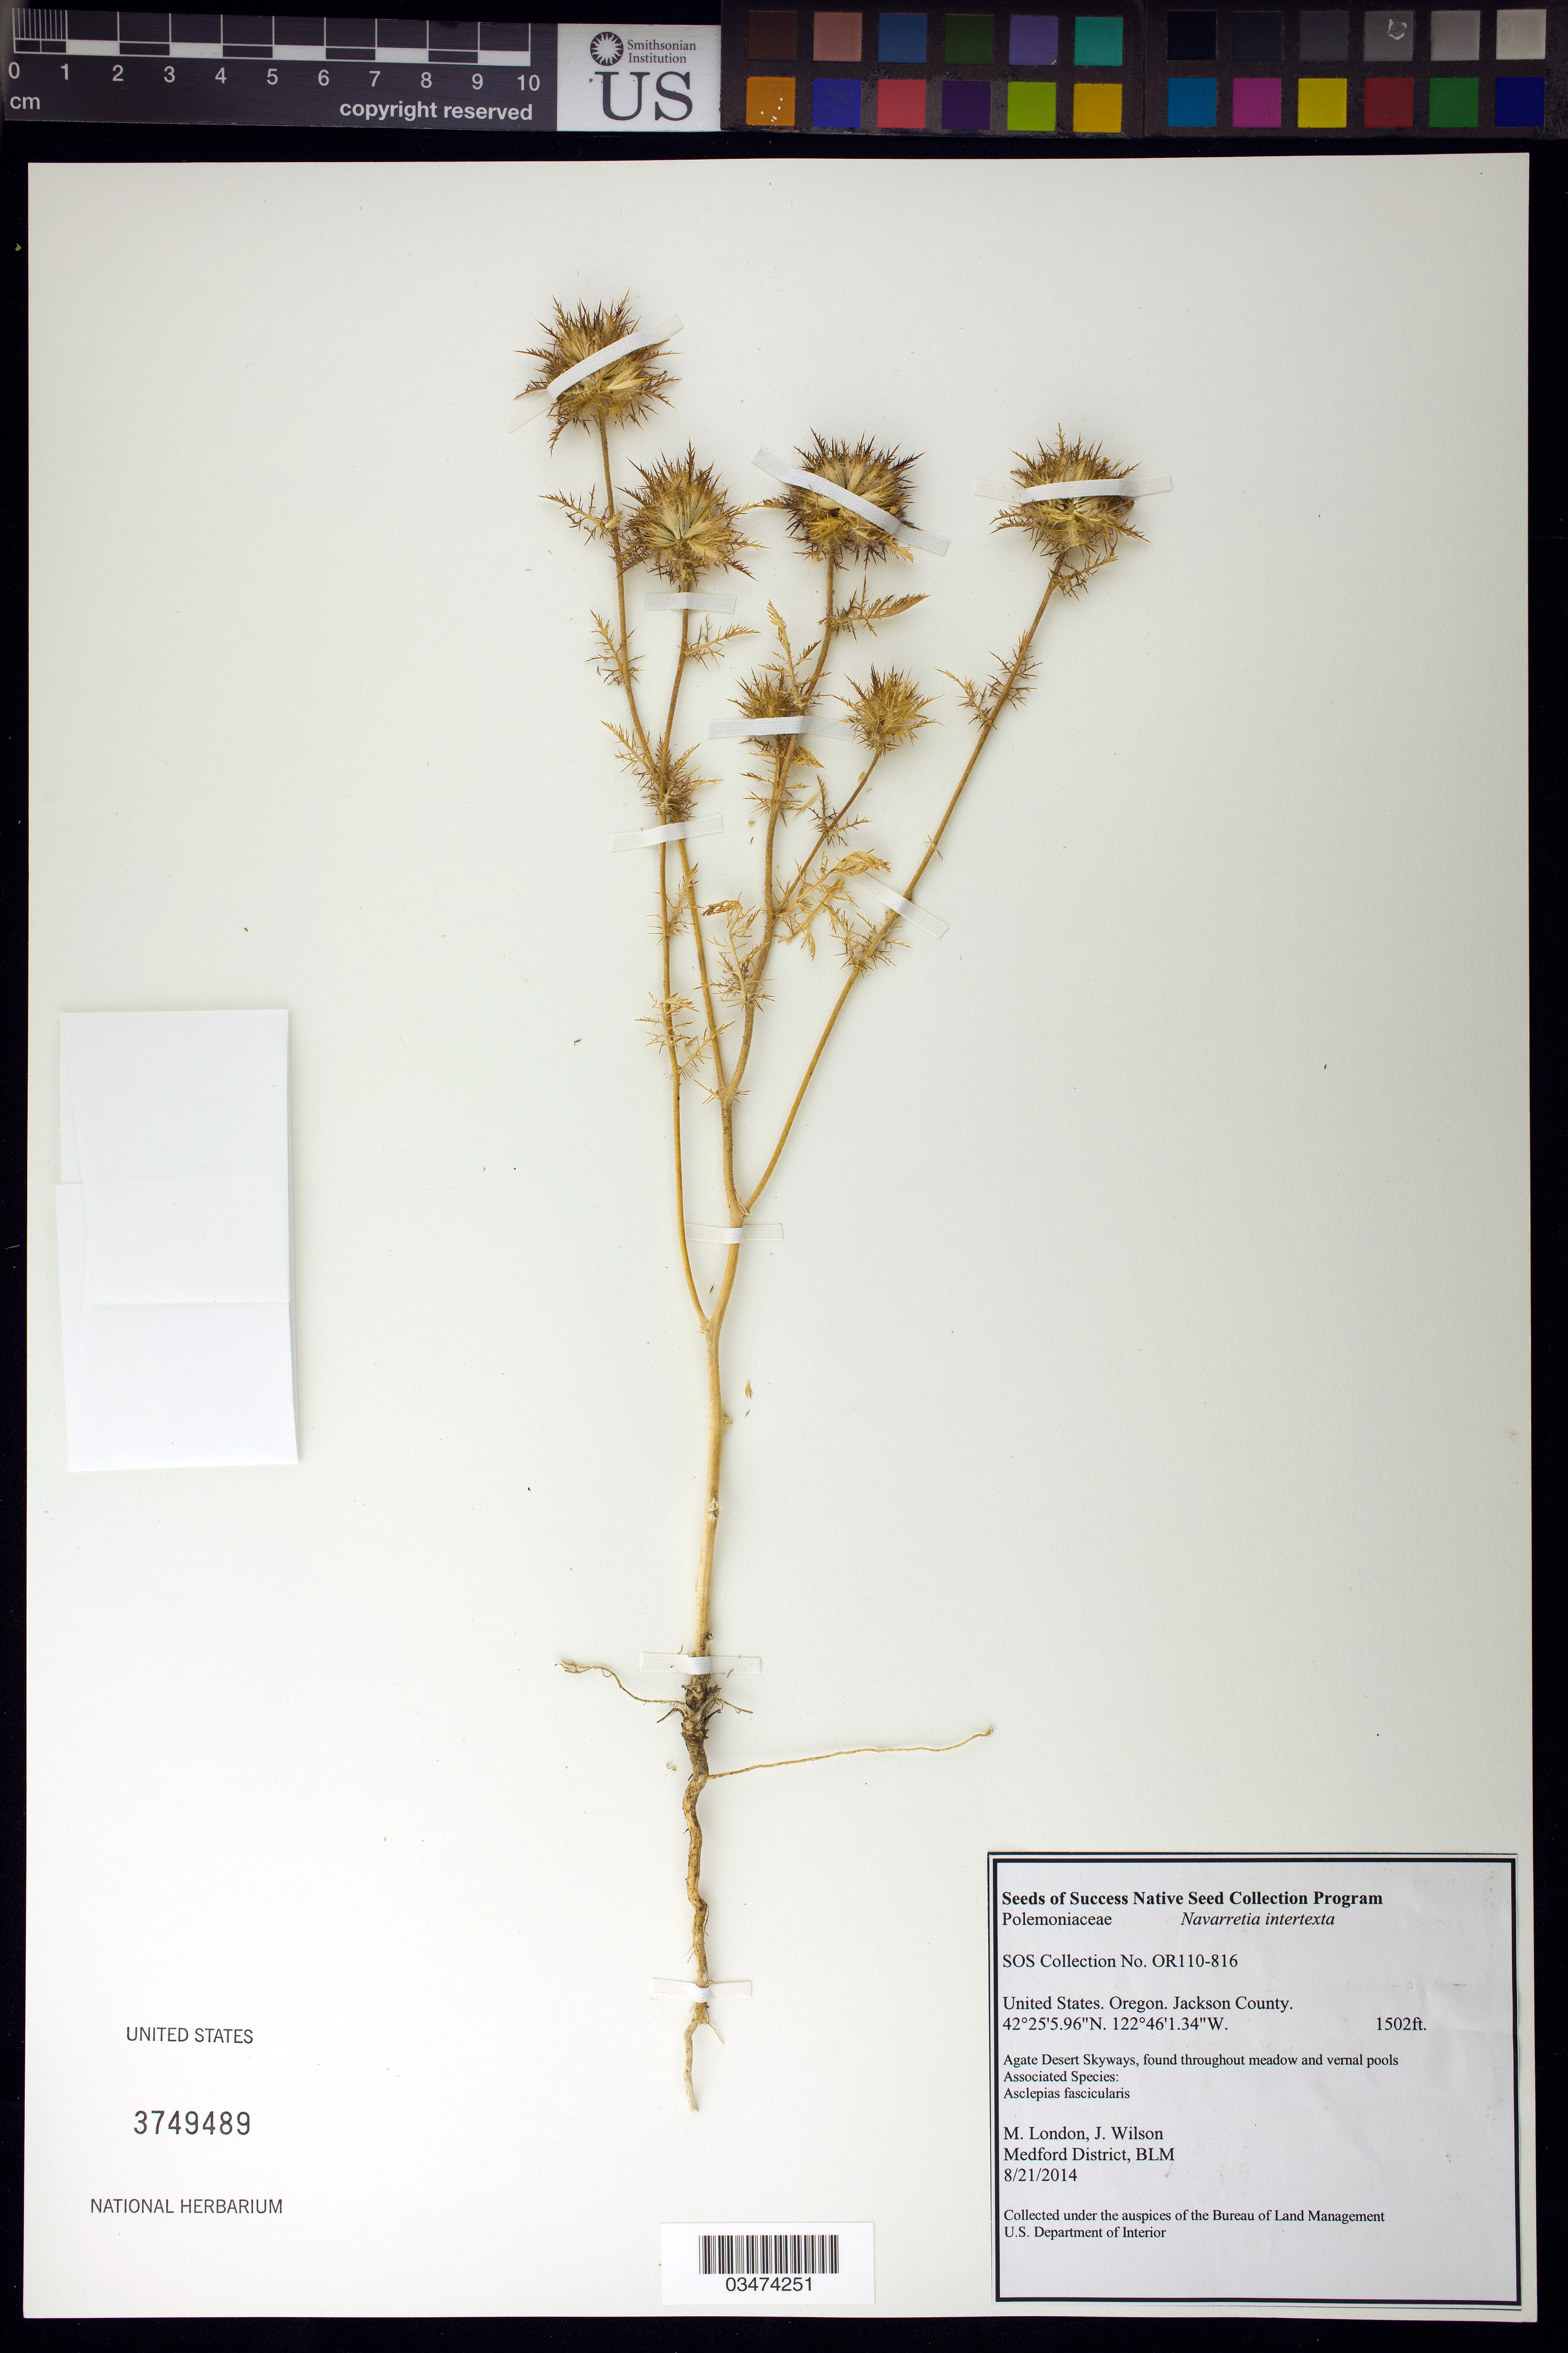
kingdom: Plantae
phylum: Tracheophyta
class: Magnoliopsida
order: Ericales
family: Polemoniaceae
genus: Navarretia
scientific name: Navarretia intertexta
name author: (Benth.) Hook.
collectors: M. London & J. Wilson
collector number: OR110-816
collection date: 2014-08-21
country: United States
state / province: Oregon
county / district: Jackson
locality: Agate Desert Skyways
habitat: Meadow and vernal pools. With Asclepias fascicularis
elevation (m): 458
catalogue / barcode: US 3749489